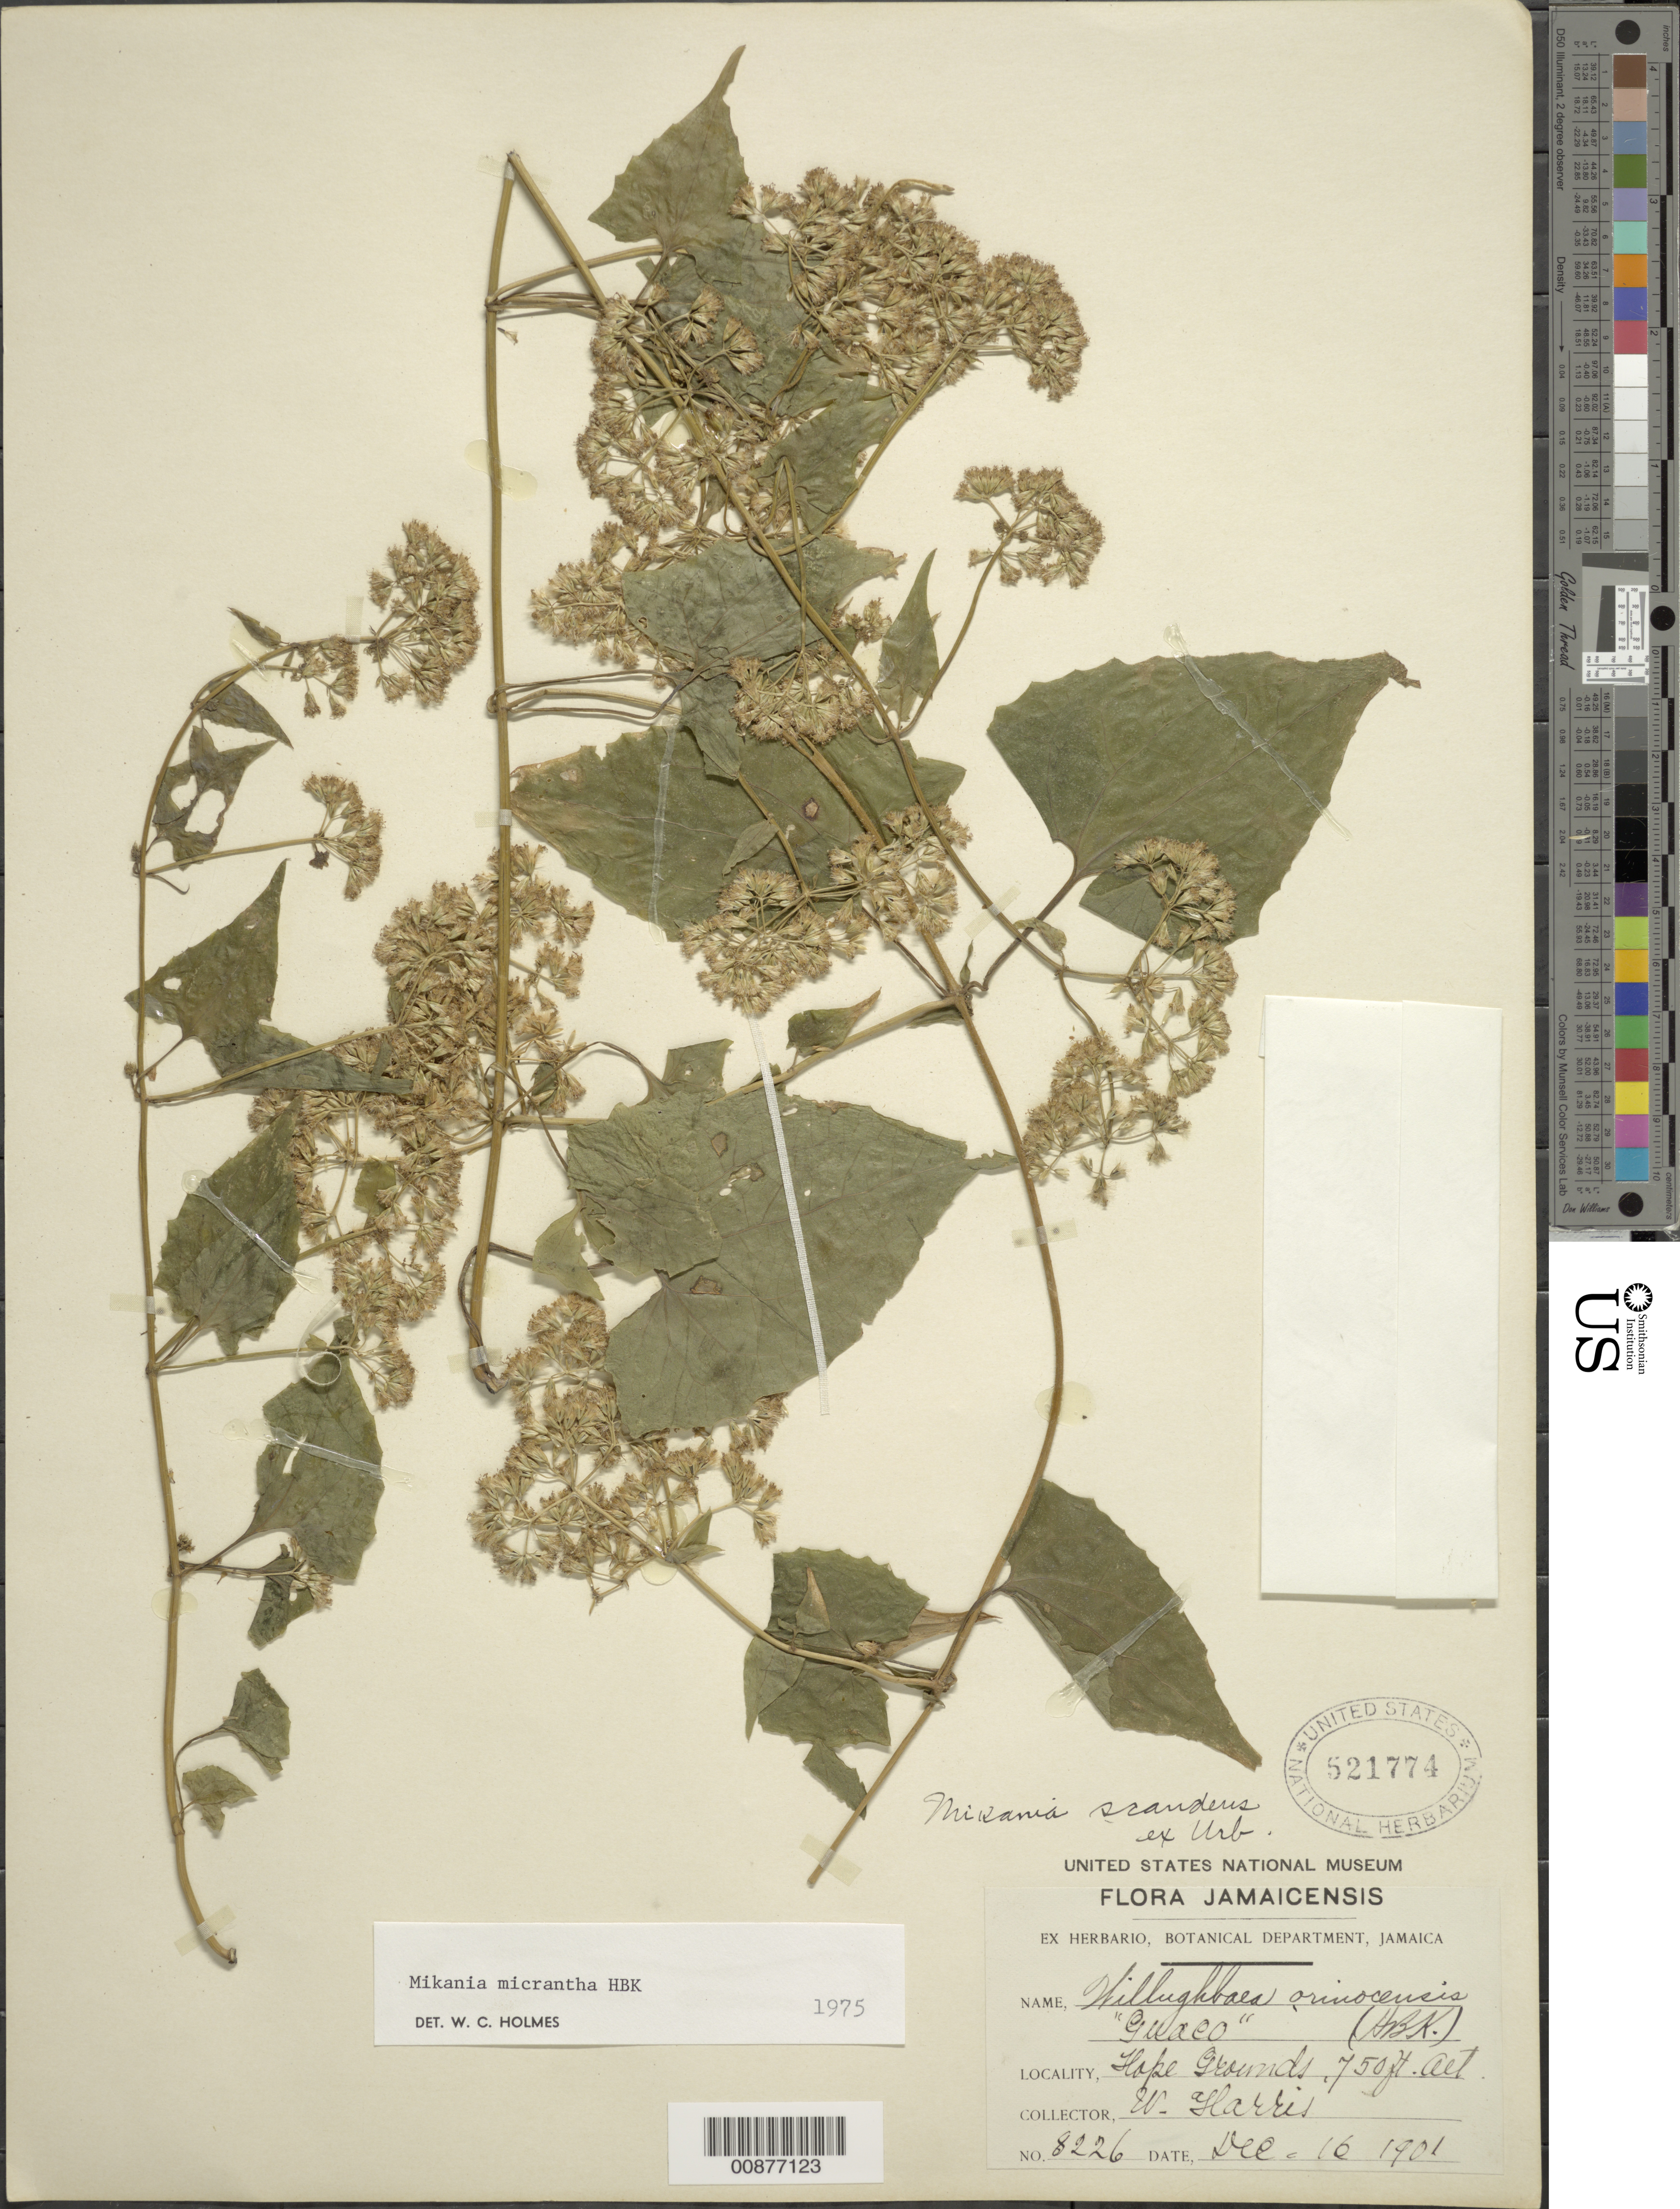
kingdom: Plantae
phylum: Tracheophyta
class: Magnoliopsida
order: Asterales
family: Asteraceae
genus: Mikania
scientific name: Mikania micrantha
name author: Kunth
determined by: Holmes, Walter C., (BAYLU), Baylor University (UNITED STATES)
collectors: W. H. Harris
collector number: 8226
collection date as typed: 16 Dec 190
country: Jamaica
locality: Hope Grounds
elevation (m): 229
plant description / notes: Common name: Guaco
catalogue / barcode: US 521774